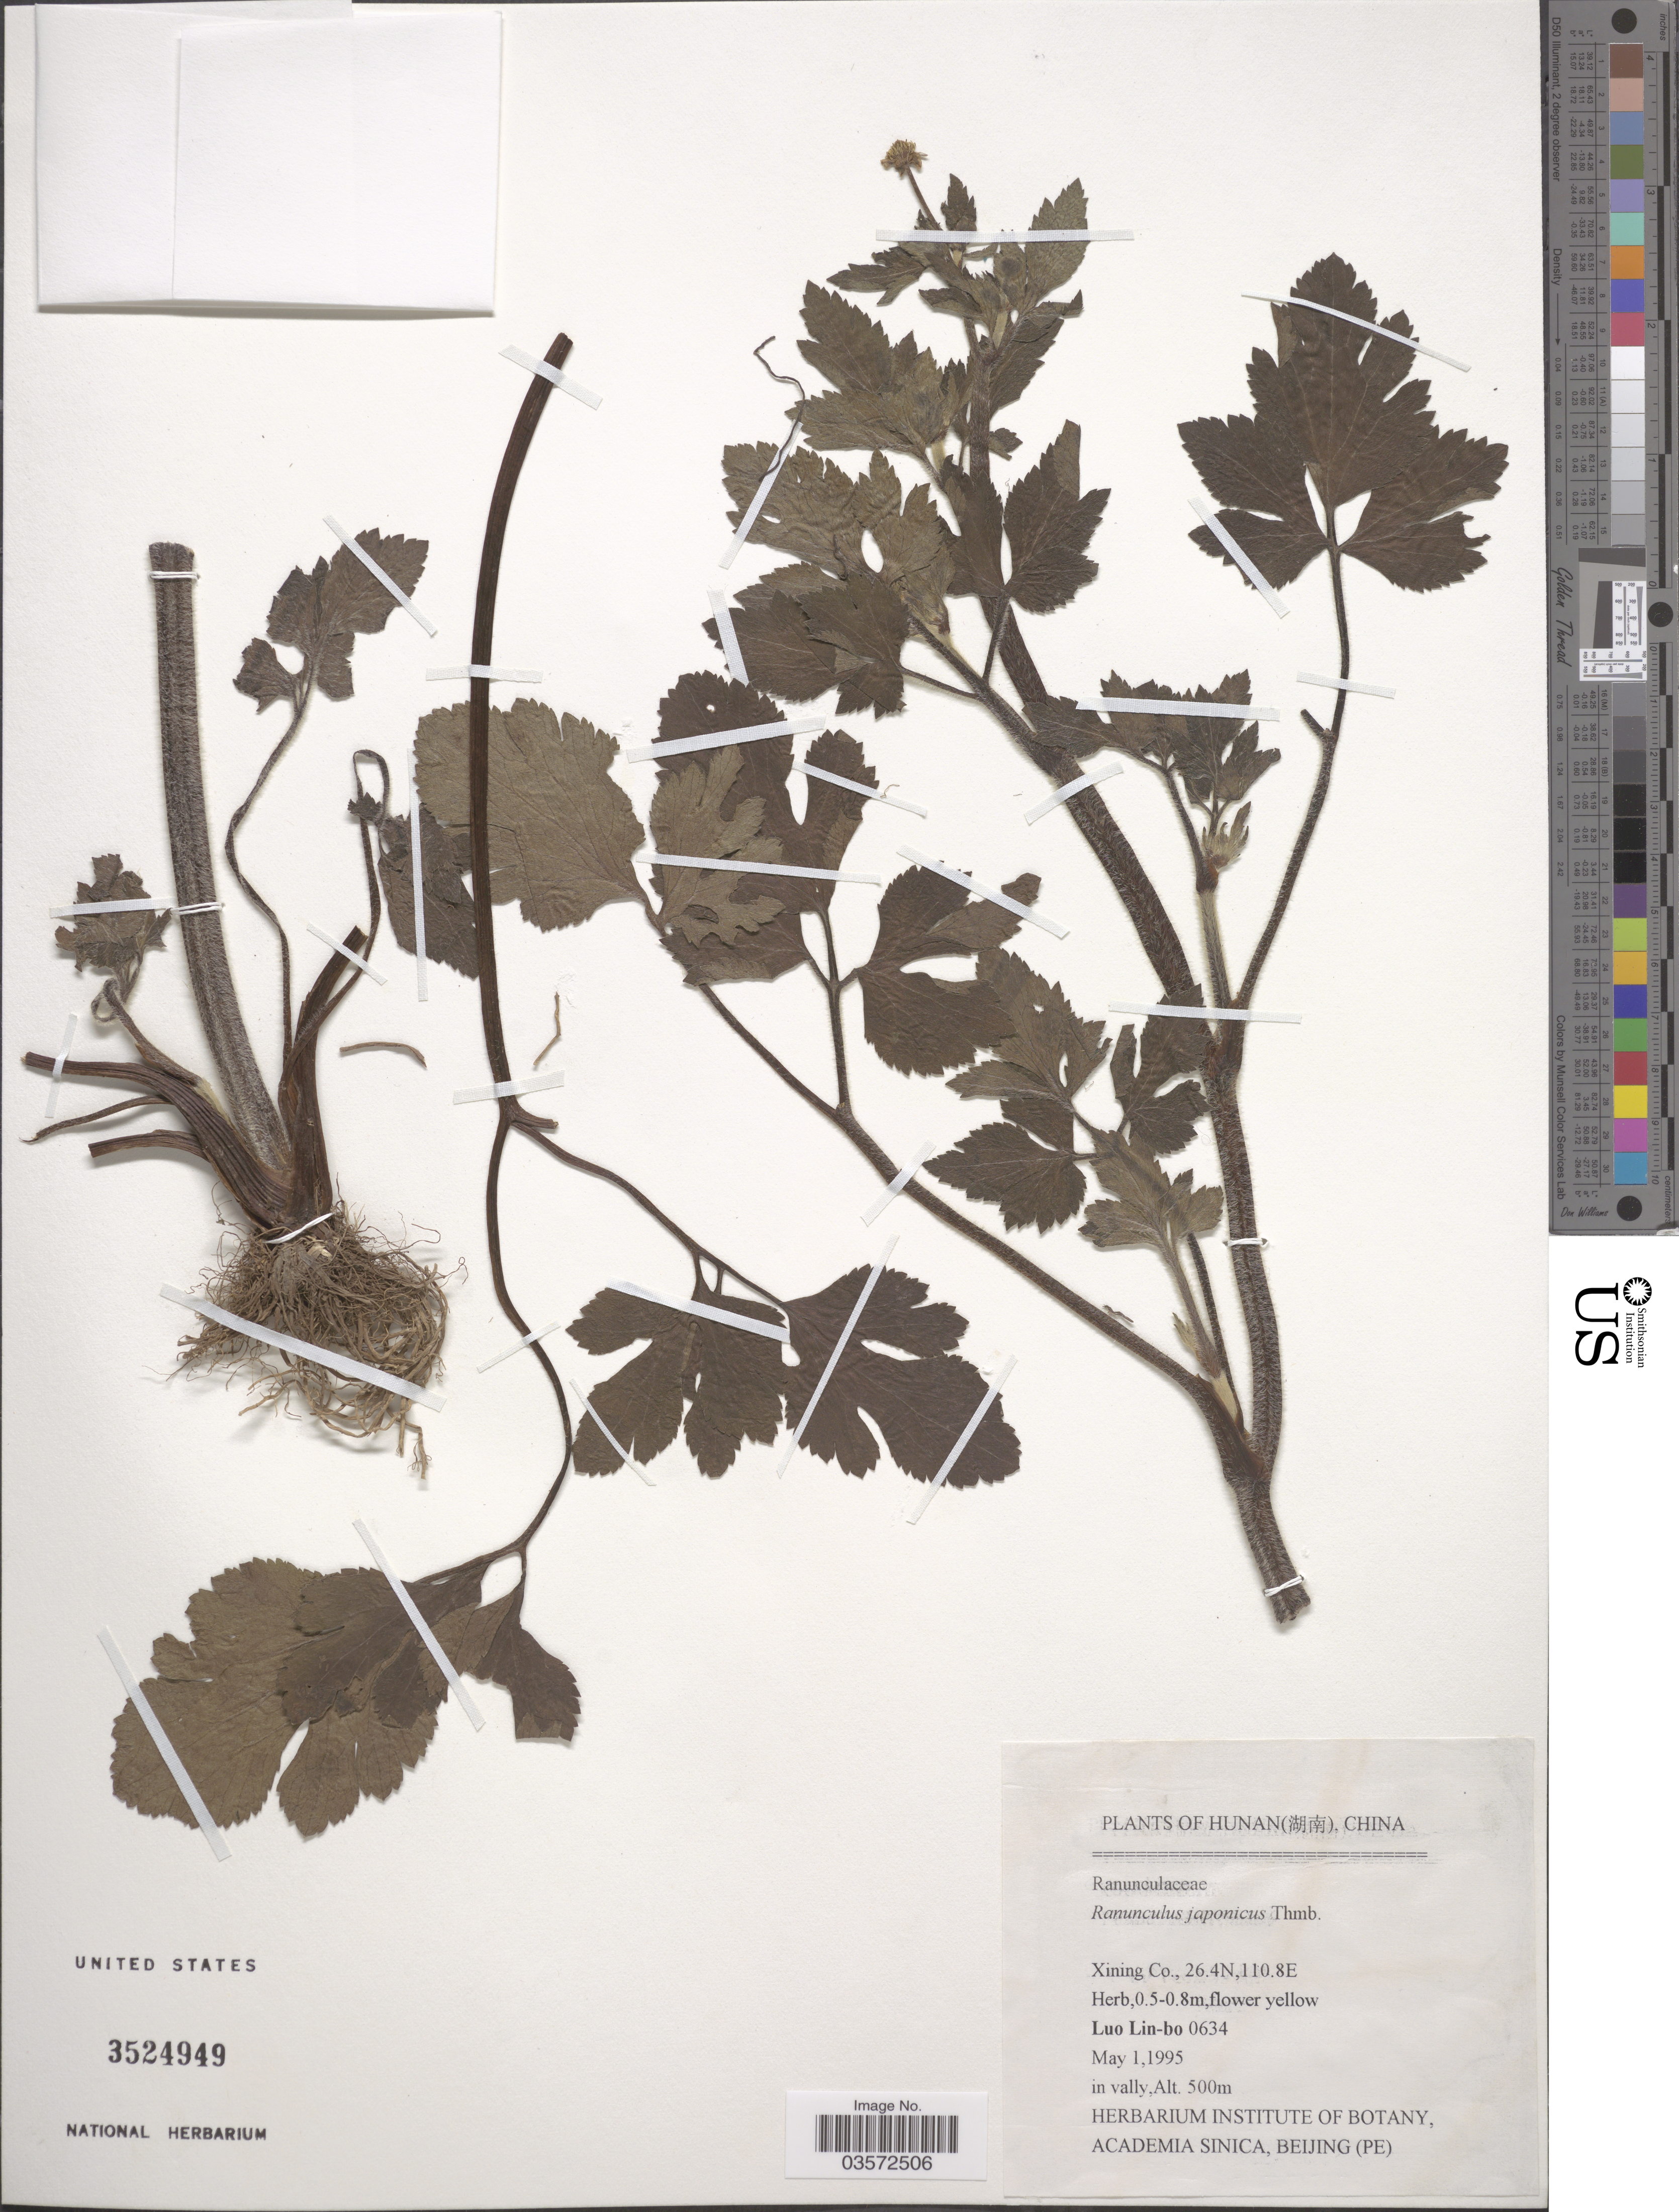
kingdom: Plantae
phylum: Tracheophyta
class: Magnoliopsida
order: Ranunculales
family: Ranunculaceae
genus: Ranunculus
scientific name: Ranunculus japonicus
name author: Thunb.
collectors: L. Lin-bo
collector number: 0634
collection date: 1995-05-01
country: China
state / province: Hunan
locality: Xining Co.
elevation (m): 500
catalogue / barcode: US 3524949